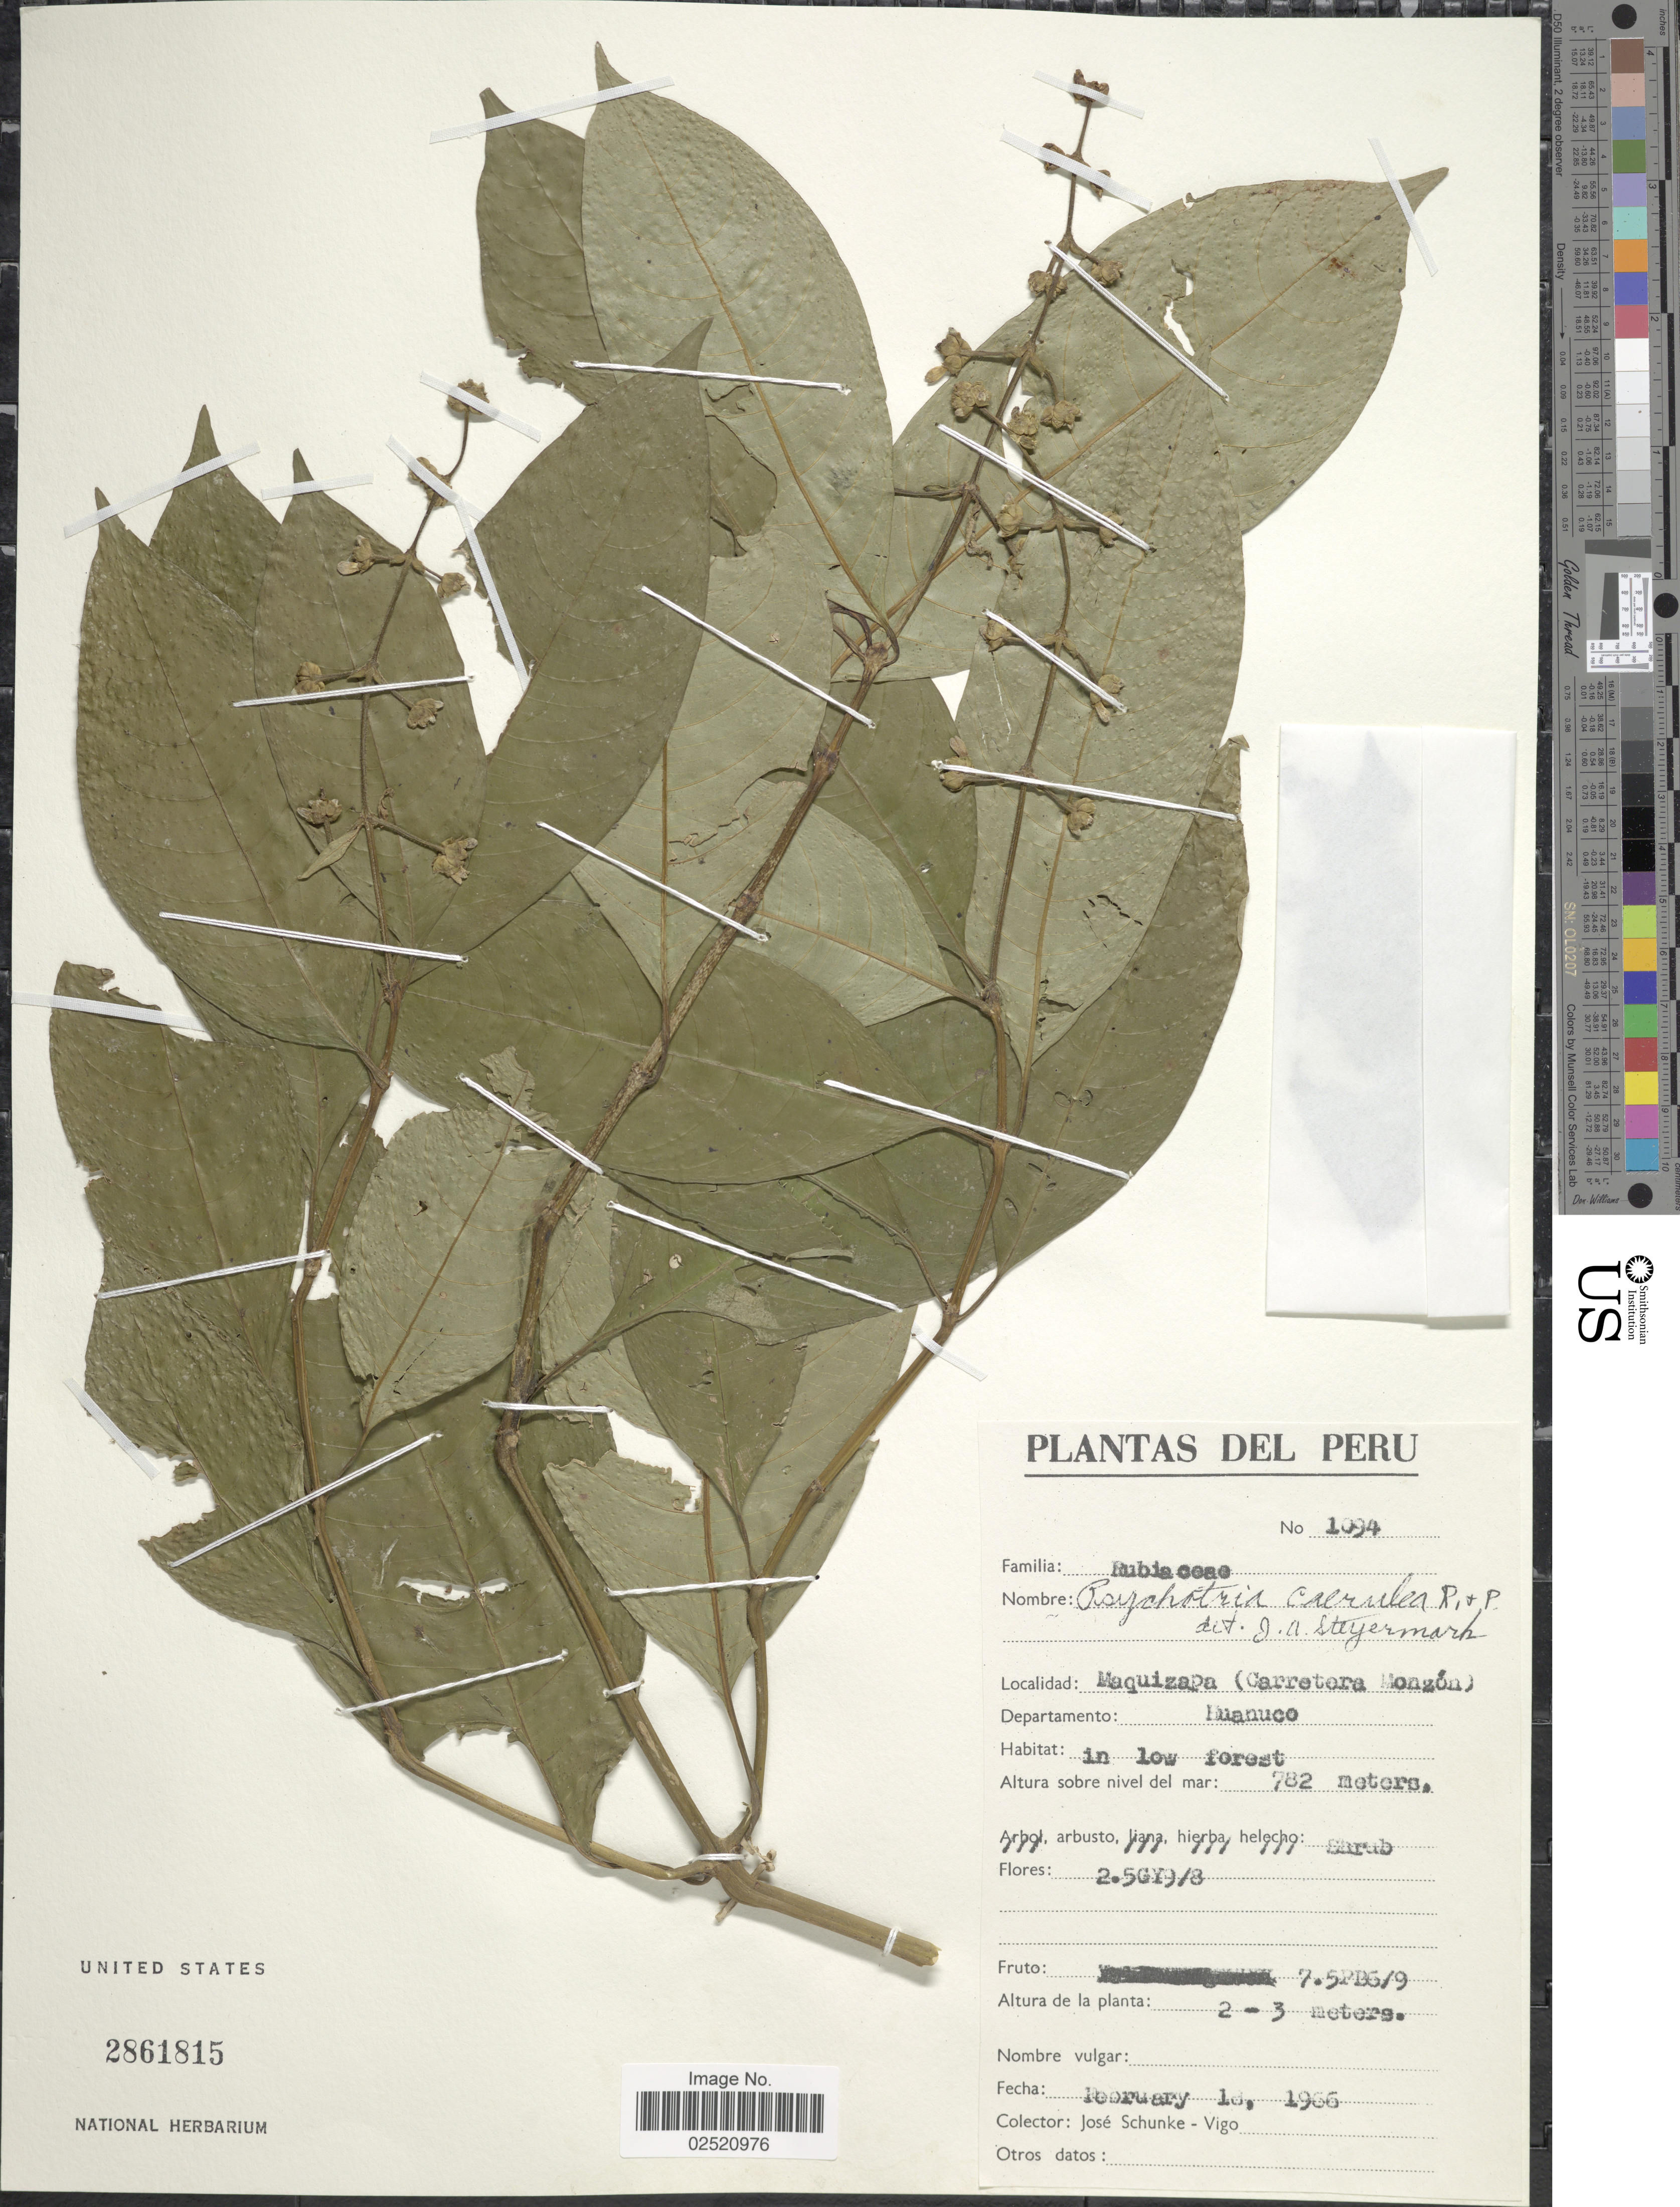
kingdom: Plantae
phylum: Tracheophyta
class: Magnoliopsida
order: Gentianales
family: Rubiaceae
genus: Psychotria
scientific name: Psychotria caerulea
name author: Ruiz & Pav.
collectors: J. Schunke Vigo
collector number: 1094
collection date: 1956-01-18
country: Peru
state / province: Huánuco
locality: Maquizapa (Carretera Monzon)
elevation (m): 782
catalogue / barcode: US 2861815